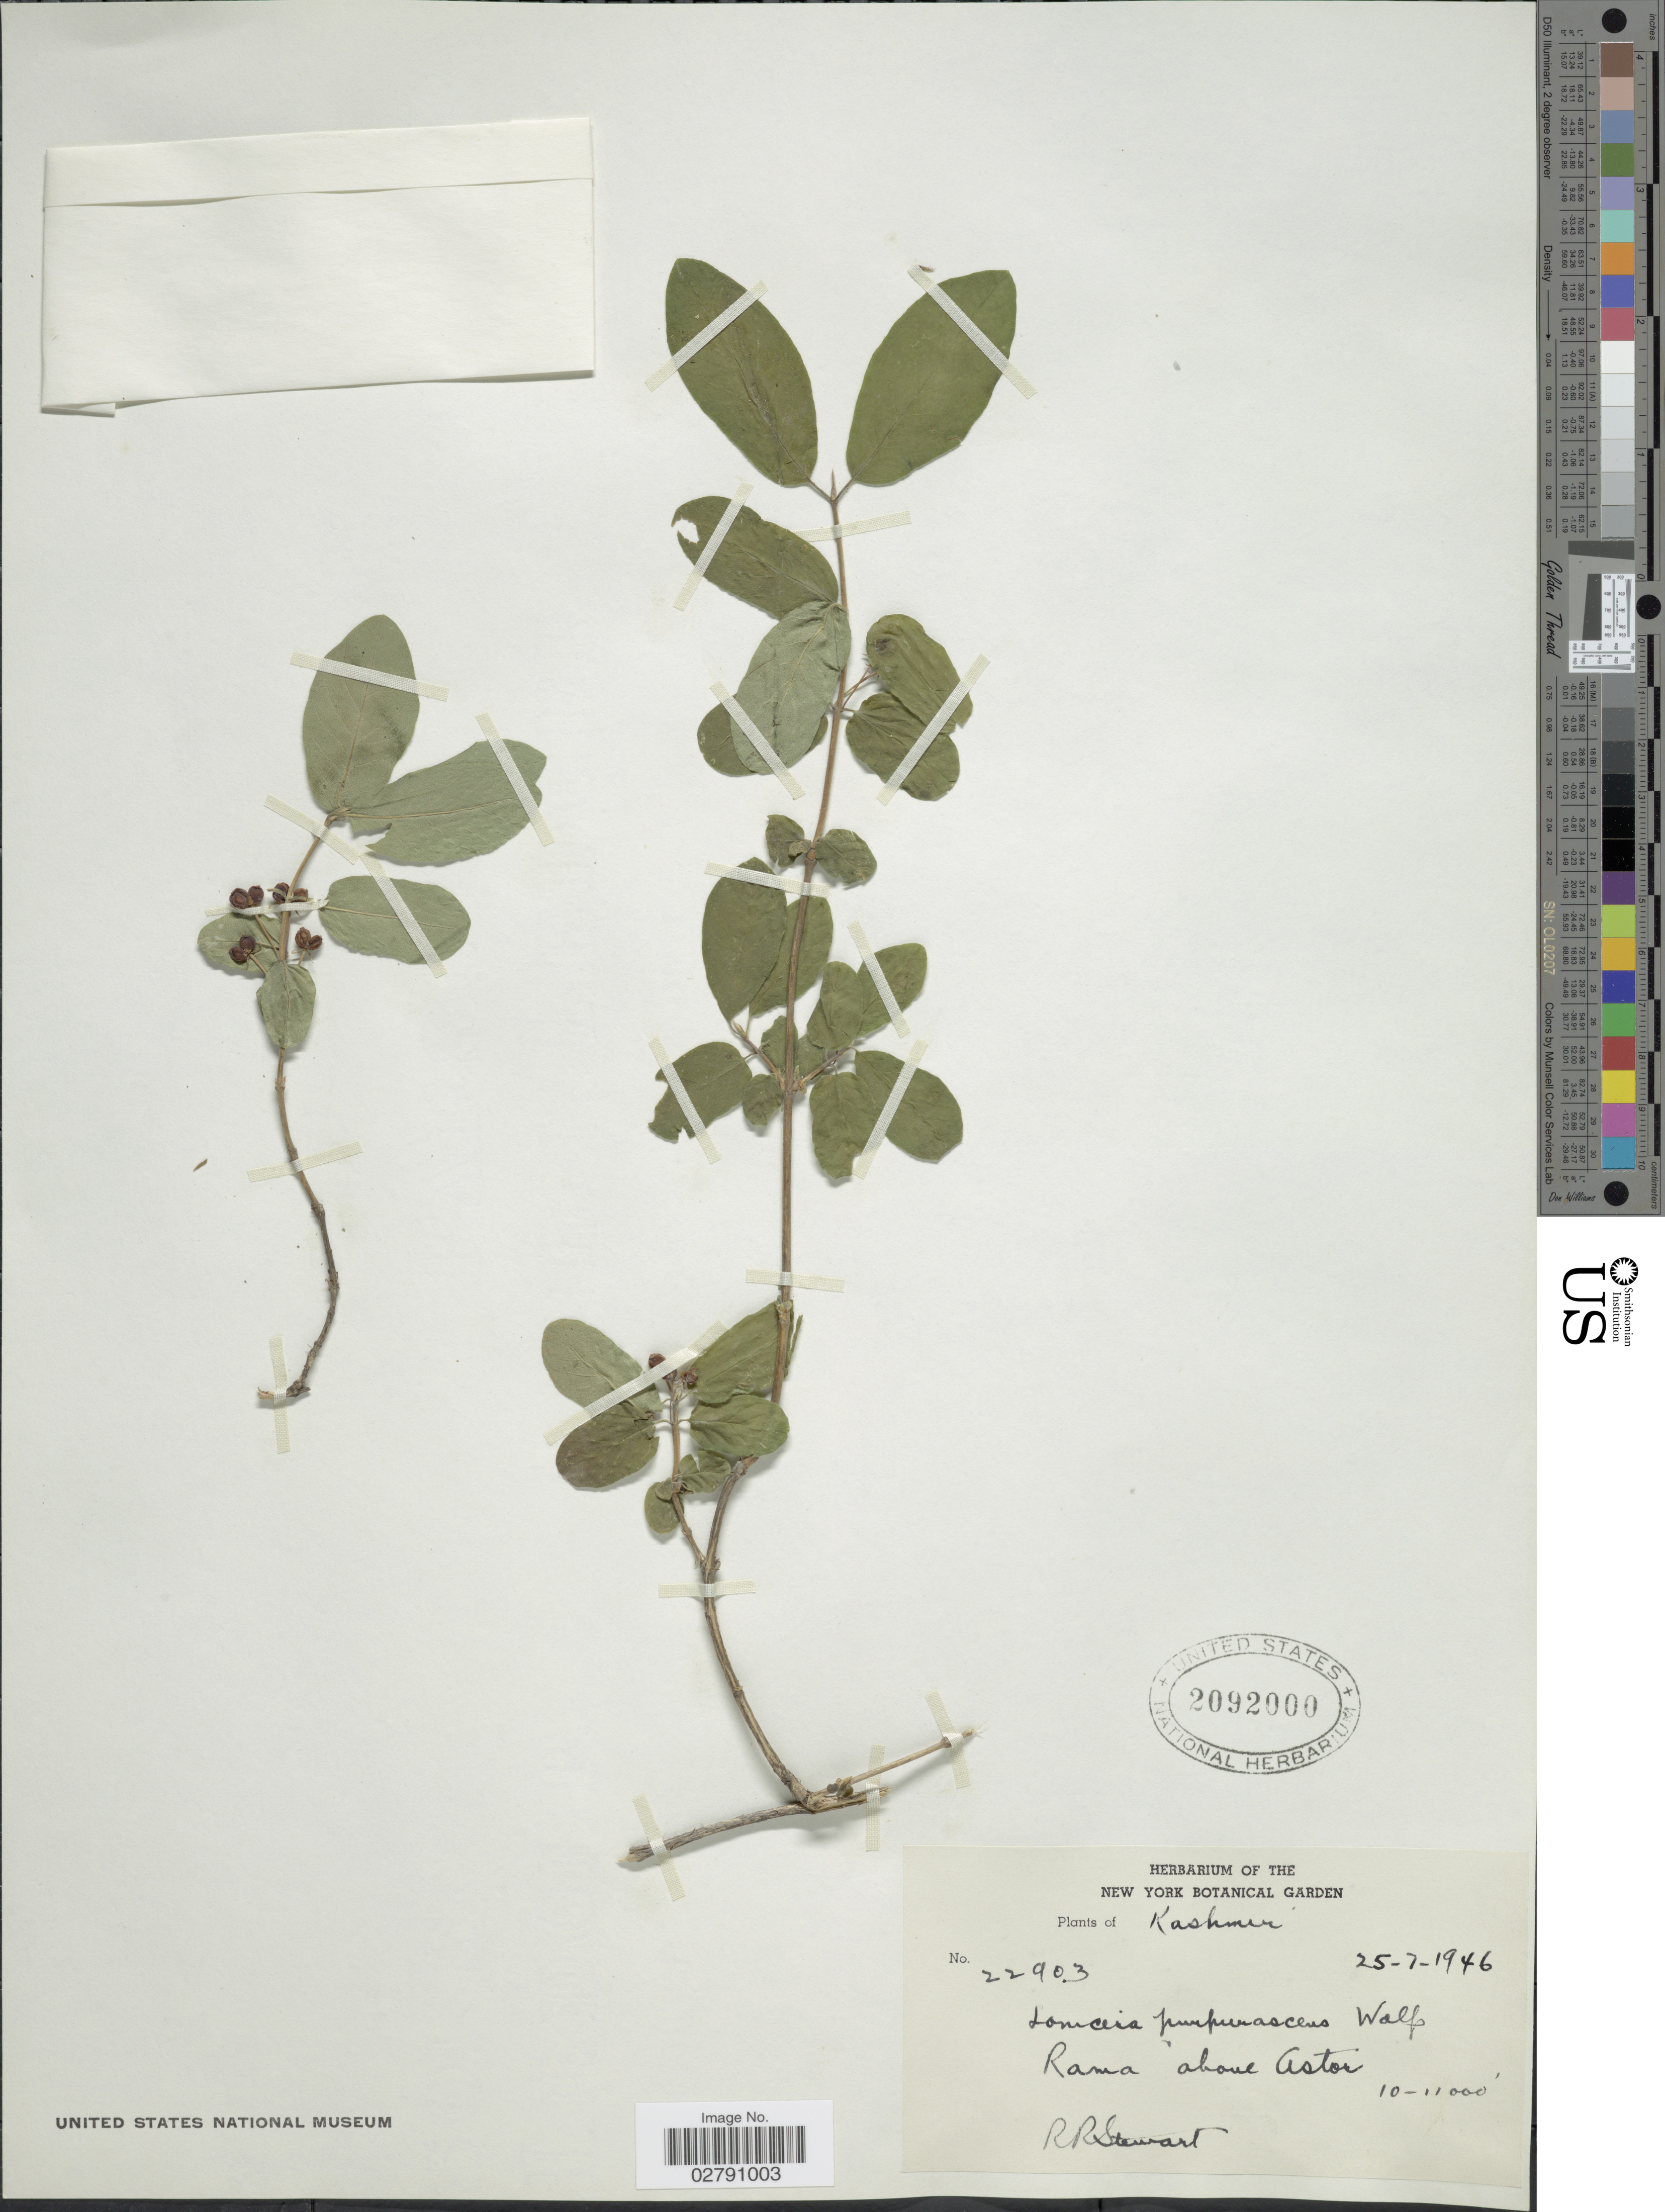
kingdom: Plantae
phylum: Tracheophyta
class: Magnoliopsida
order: Dipsacales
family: Caprifoliaceae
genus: Lonicera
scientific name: Lonicera purpurascens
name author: Walp.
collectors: R. R. Stewart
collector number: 22903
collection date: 1946-07-25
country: India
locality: Kashmir. Rama above Astor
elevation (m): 3048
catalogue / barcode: US 2092000